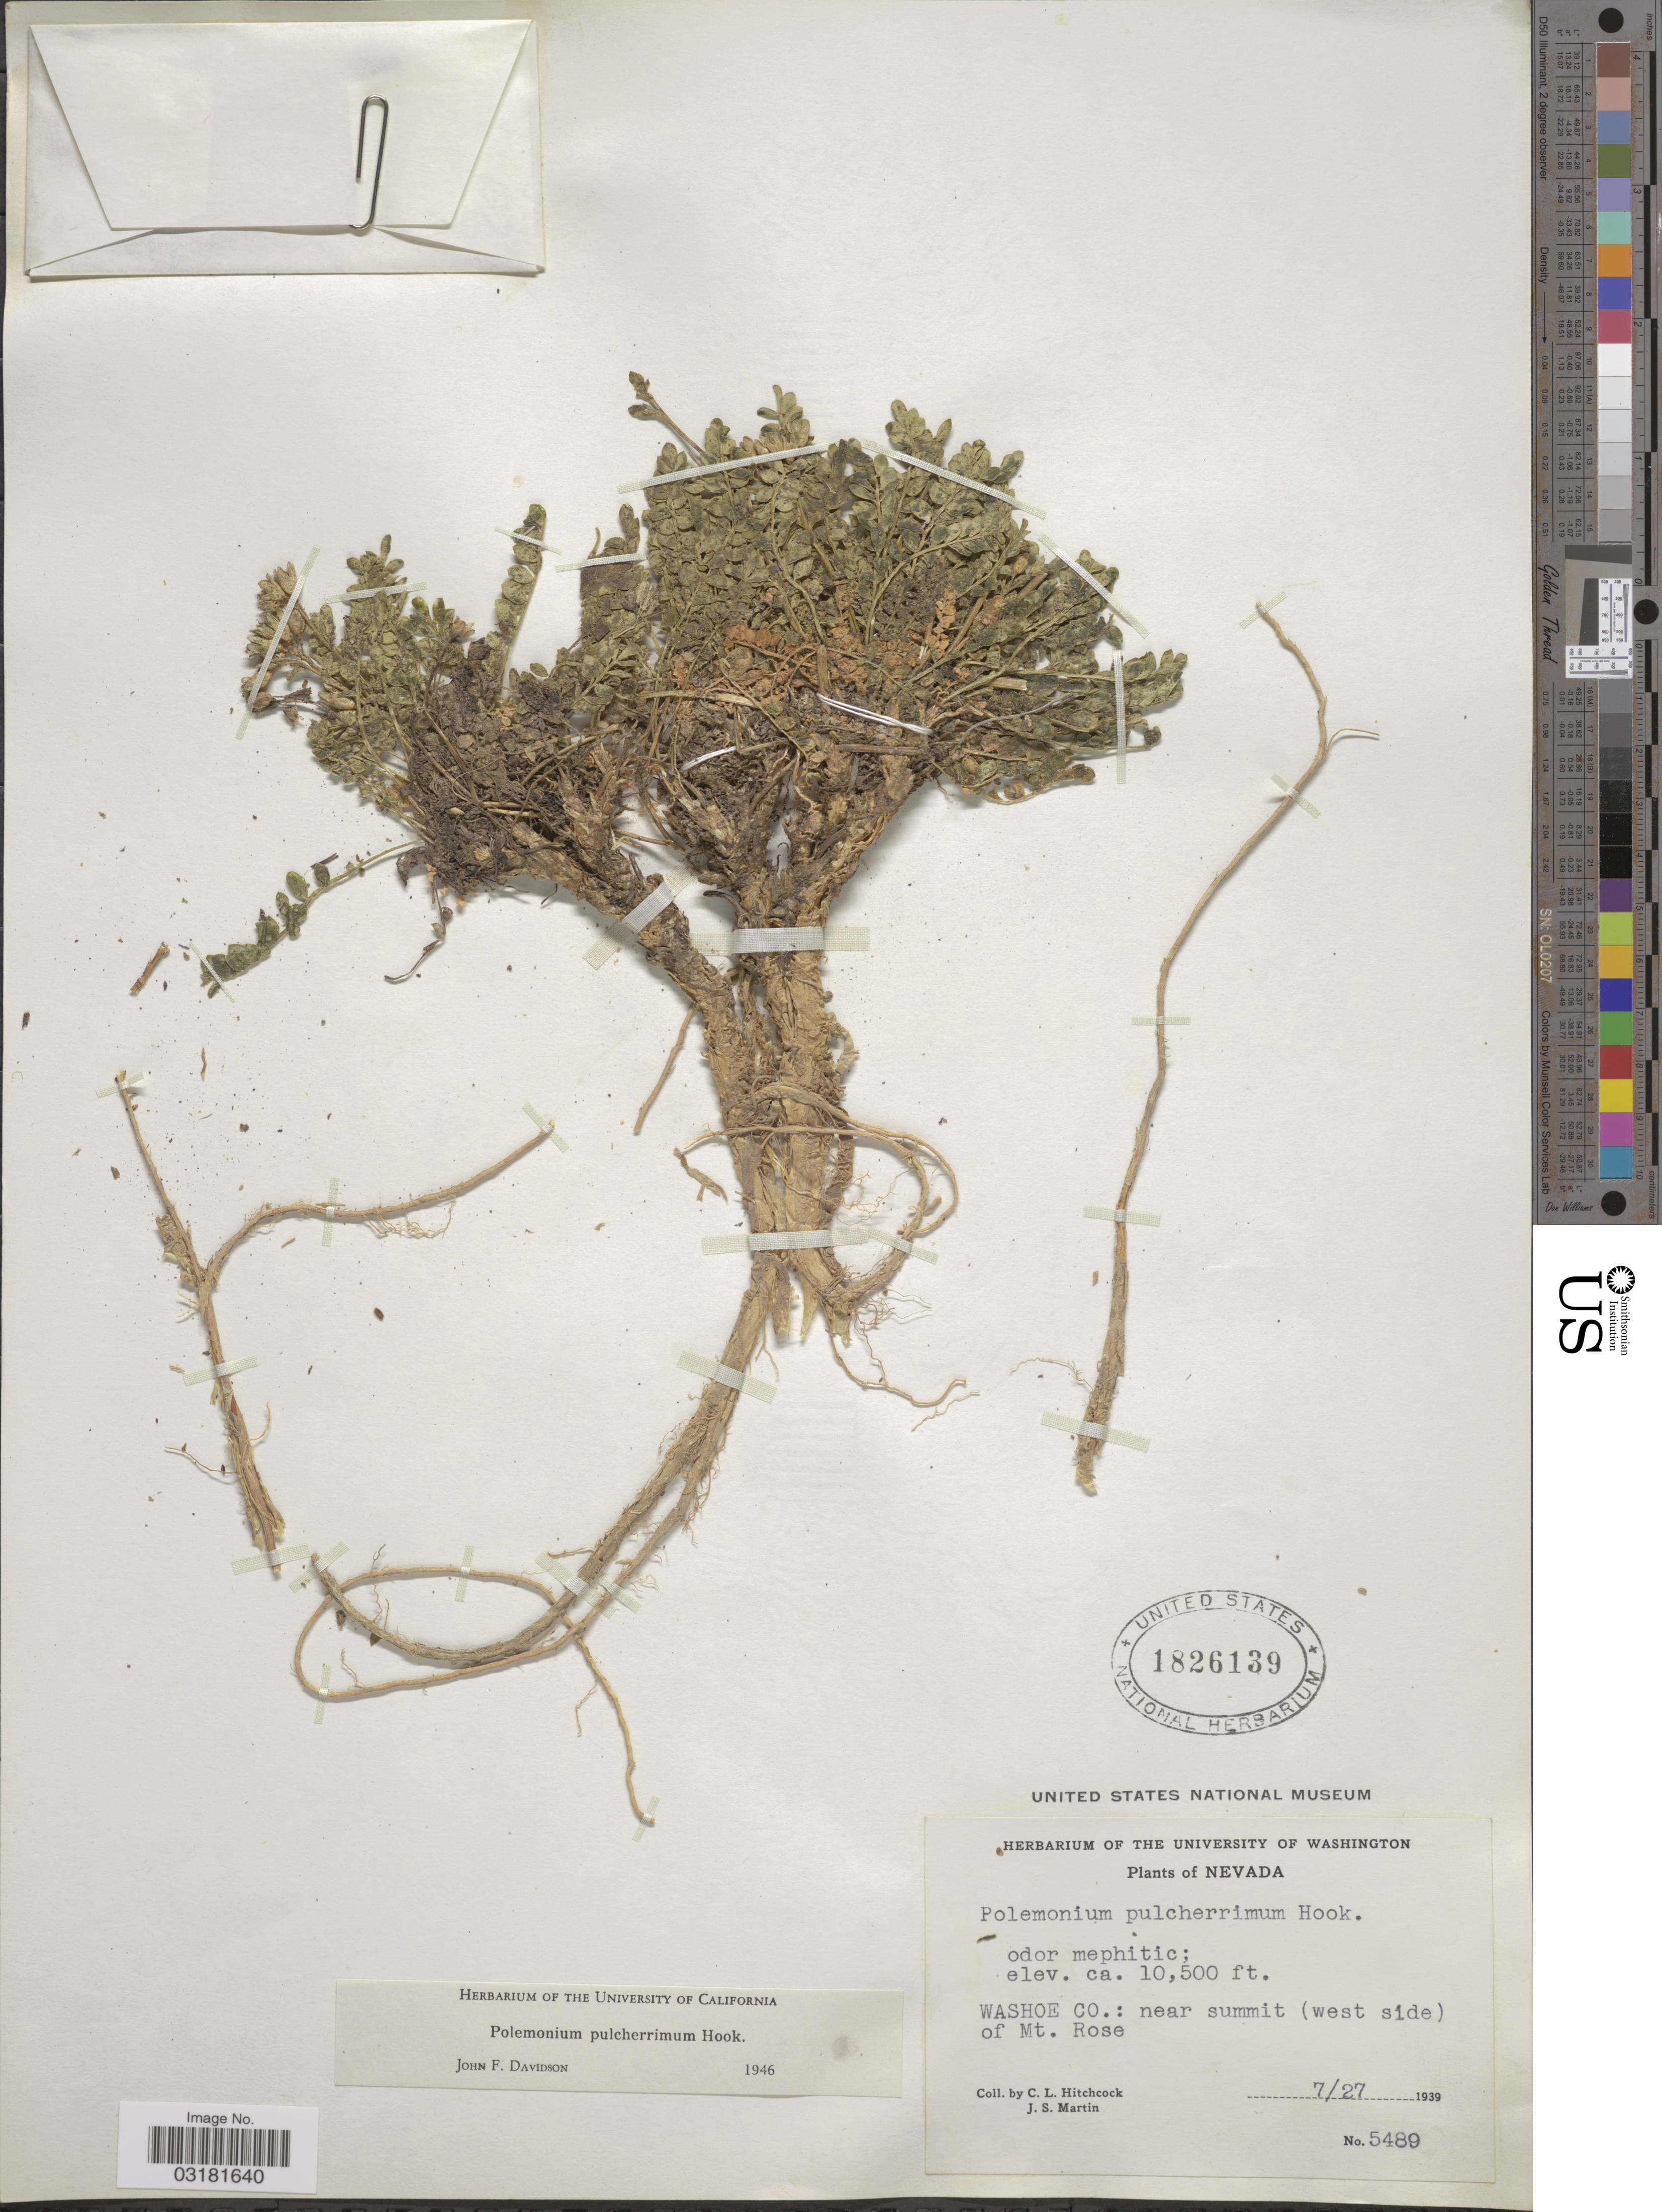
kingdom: Plantae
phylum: Tracheophyta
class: Magnoliopsida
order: Ericales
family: Polemoniaceae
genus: Polemonium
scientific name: Polemonium pulcherrimum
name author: Hook.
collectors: C. L. Hitchcock & J. S. Martin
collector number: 5489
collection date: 1939-07-27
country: United States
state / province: Nevada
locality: Washoe Co.: near summit (west side) of Mt. Rose.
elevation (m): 3200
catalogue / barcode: US 1826139